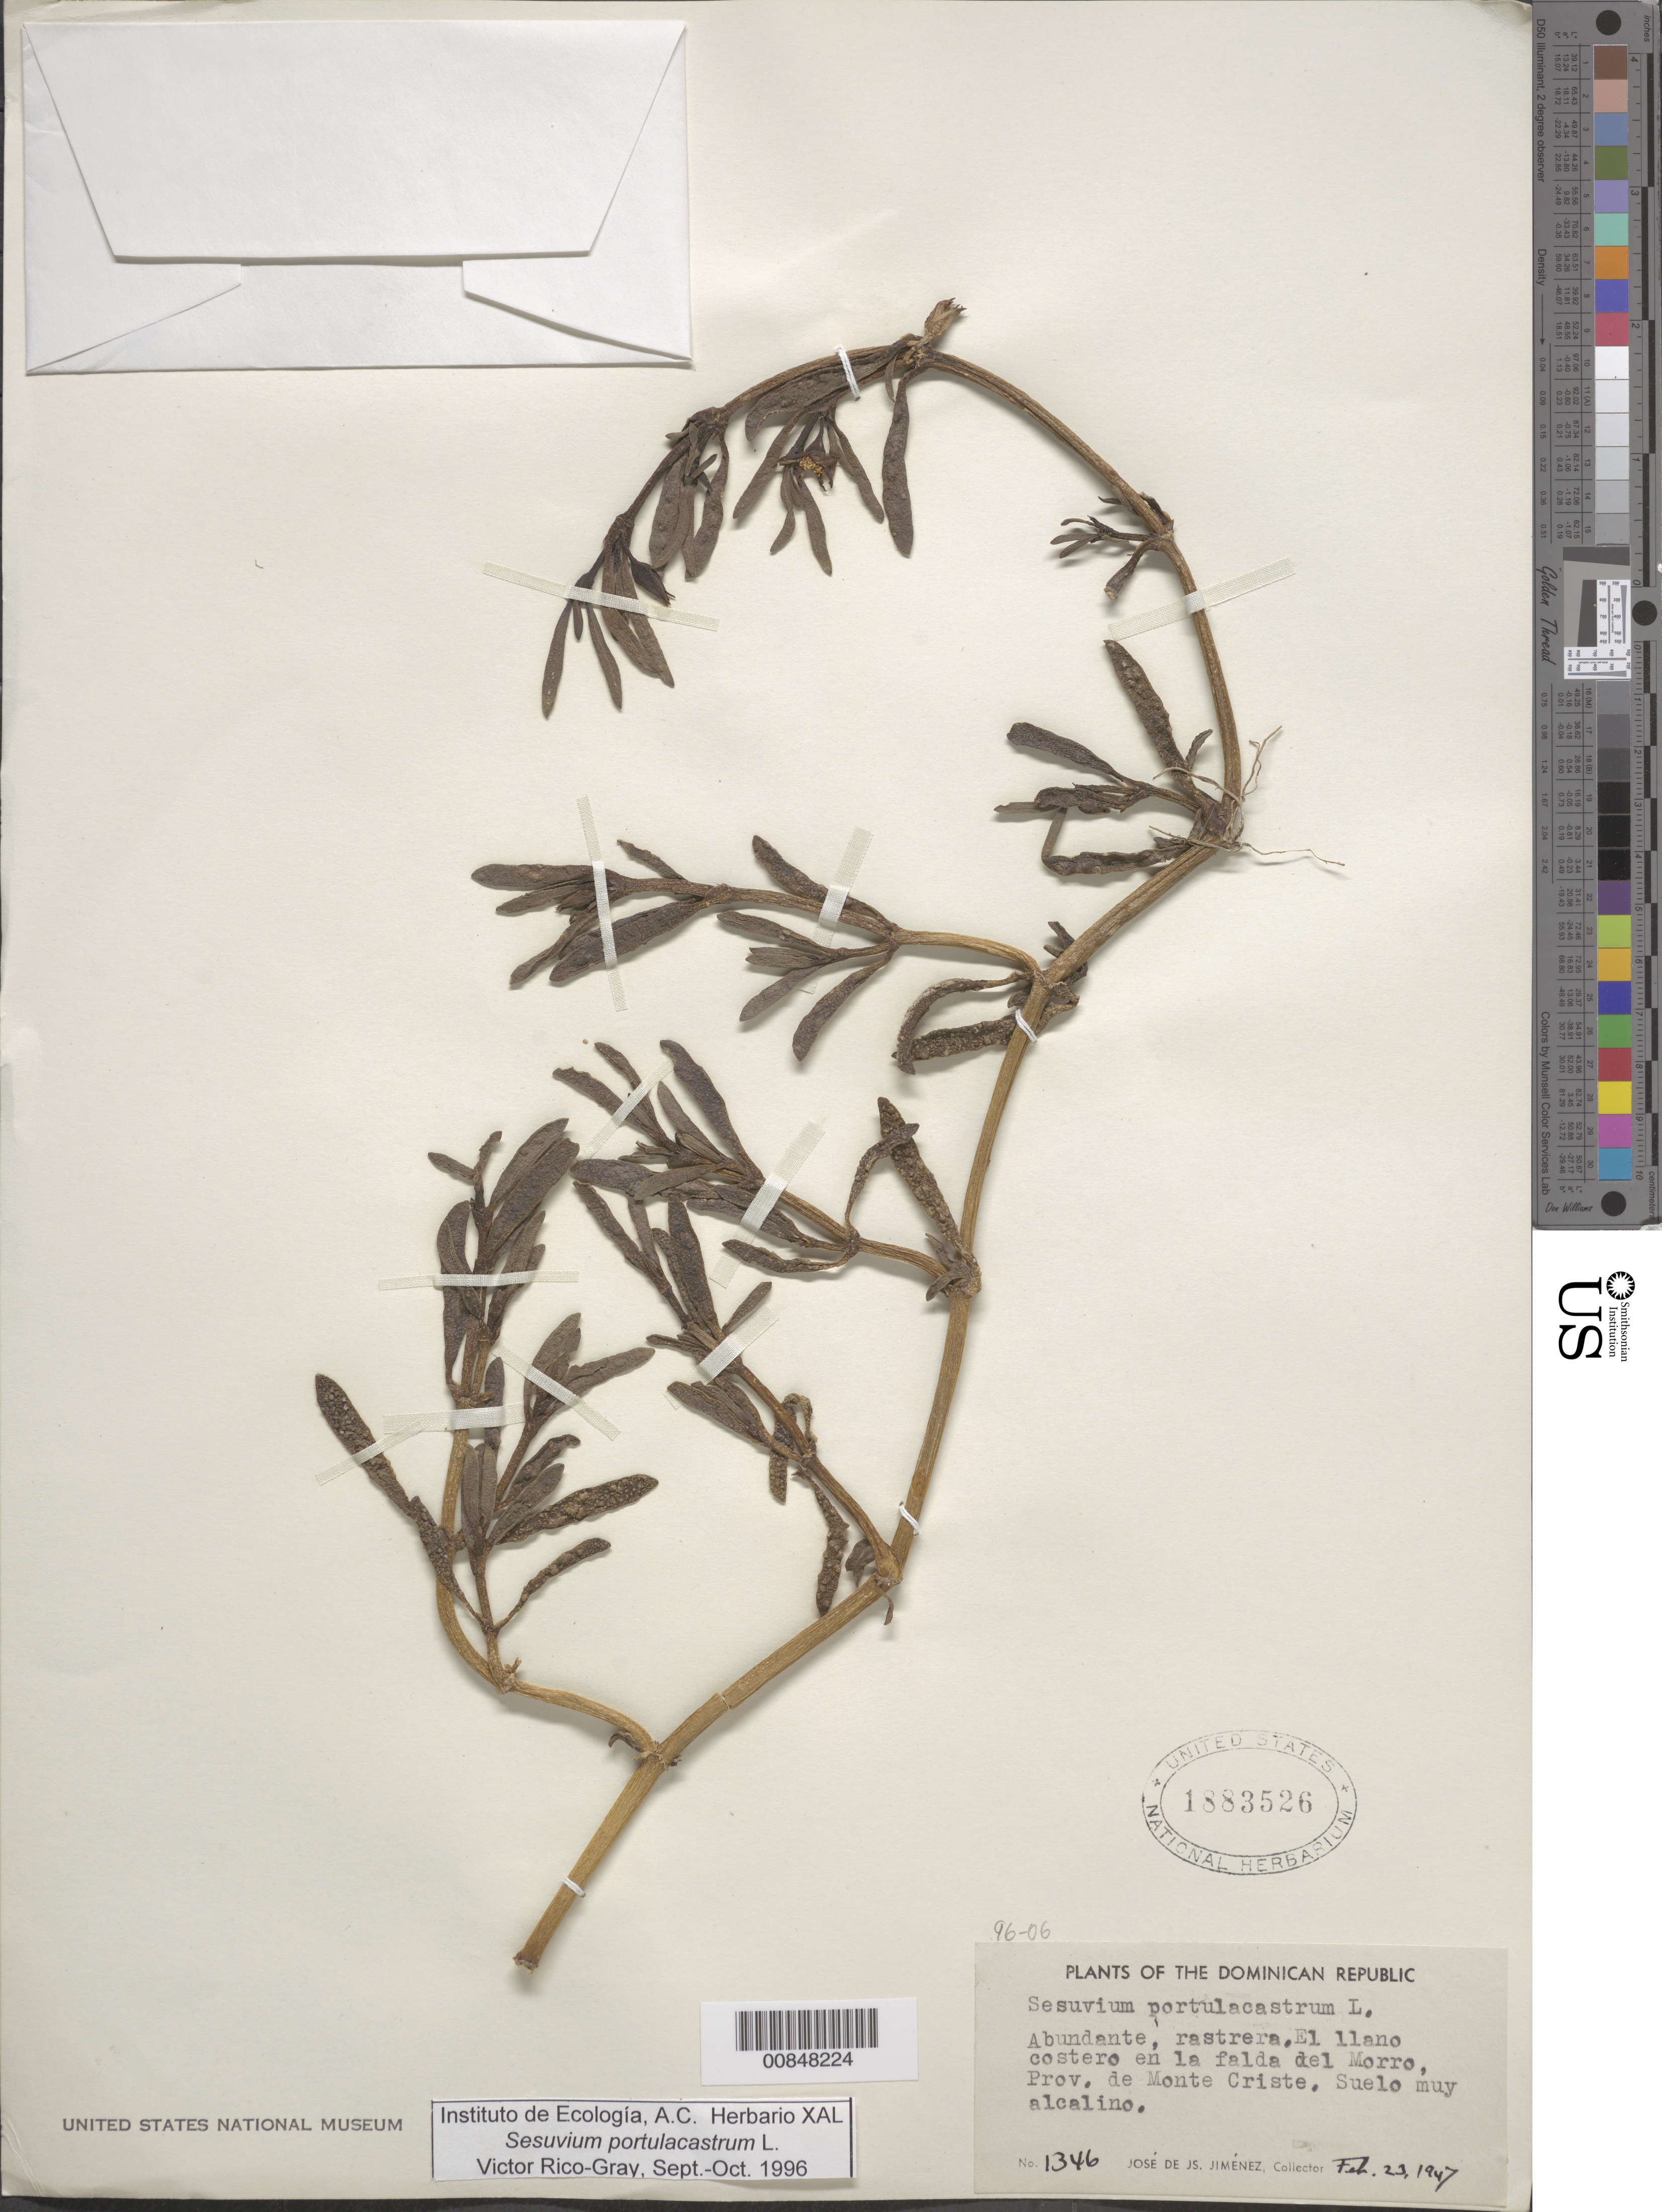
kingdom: Plantae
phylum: Tracheophyta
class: Magnoliopsida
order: Caryophyllales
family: Aizoaceae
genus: Sesuvium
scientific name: Sesuvium portulacastrum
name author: (L.) L.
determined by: Rico-Gray, V., (IEB), Instituto de Ecologia, A.C.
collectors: J. J. Jiménez Almonte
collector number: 1346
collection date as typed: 23 Feb 1947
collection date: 1947-02-23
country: Dominican Republic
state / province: Monte Cristi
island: Hispaniola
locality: El Llano Costero en la falda del Morro.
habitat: Suelo muy alcalino.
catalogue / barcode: US 1883526